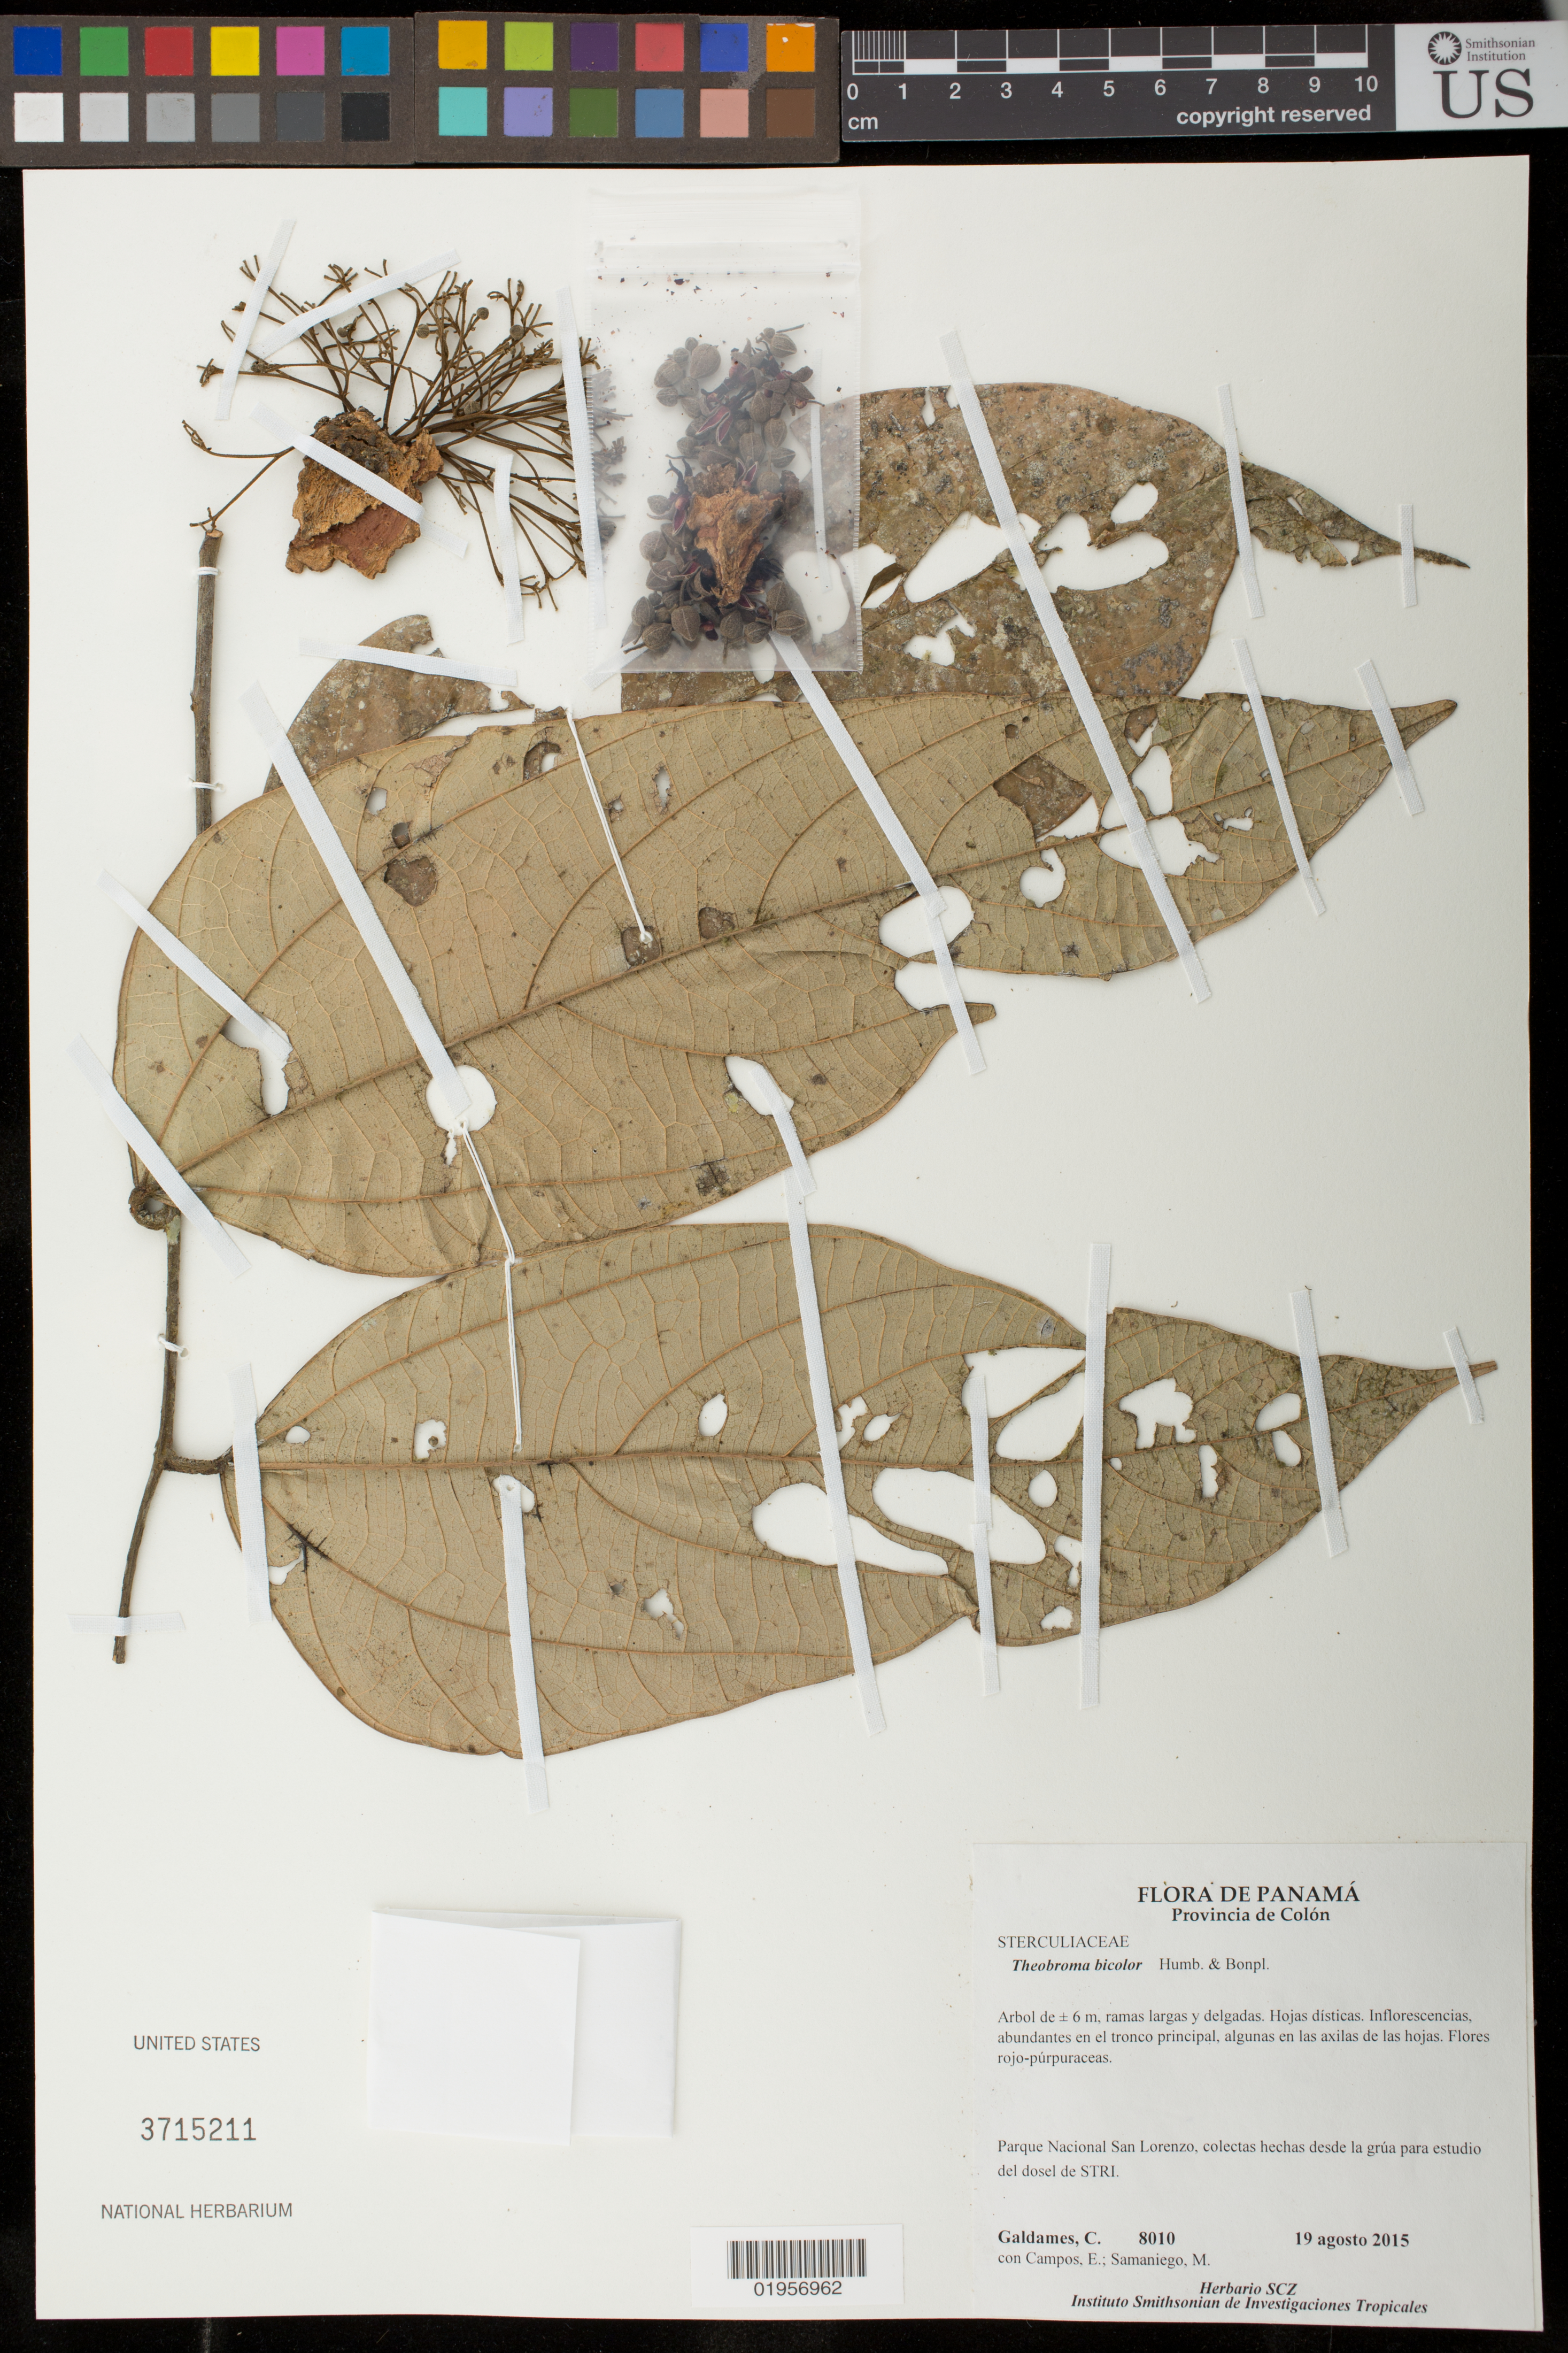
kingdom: Plantae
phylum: Tracheophyta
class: Magnoliopsida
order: Malvales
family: Malvaceae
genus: Theobroma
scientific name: Theobroma glaucum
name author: H. Karst.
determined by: Colli-Silva, Matheus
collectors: C. Galdames, E. Campos & M. Samaniego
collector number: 8010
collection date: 2015-08-19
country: Panama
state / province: Colón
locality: Parque Nacional San Lorenzo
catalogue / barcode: US 3715211